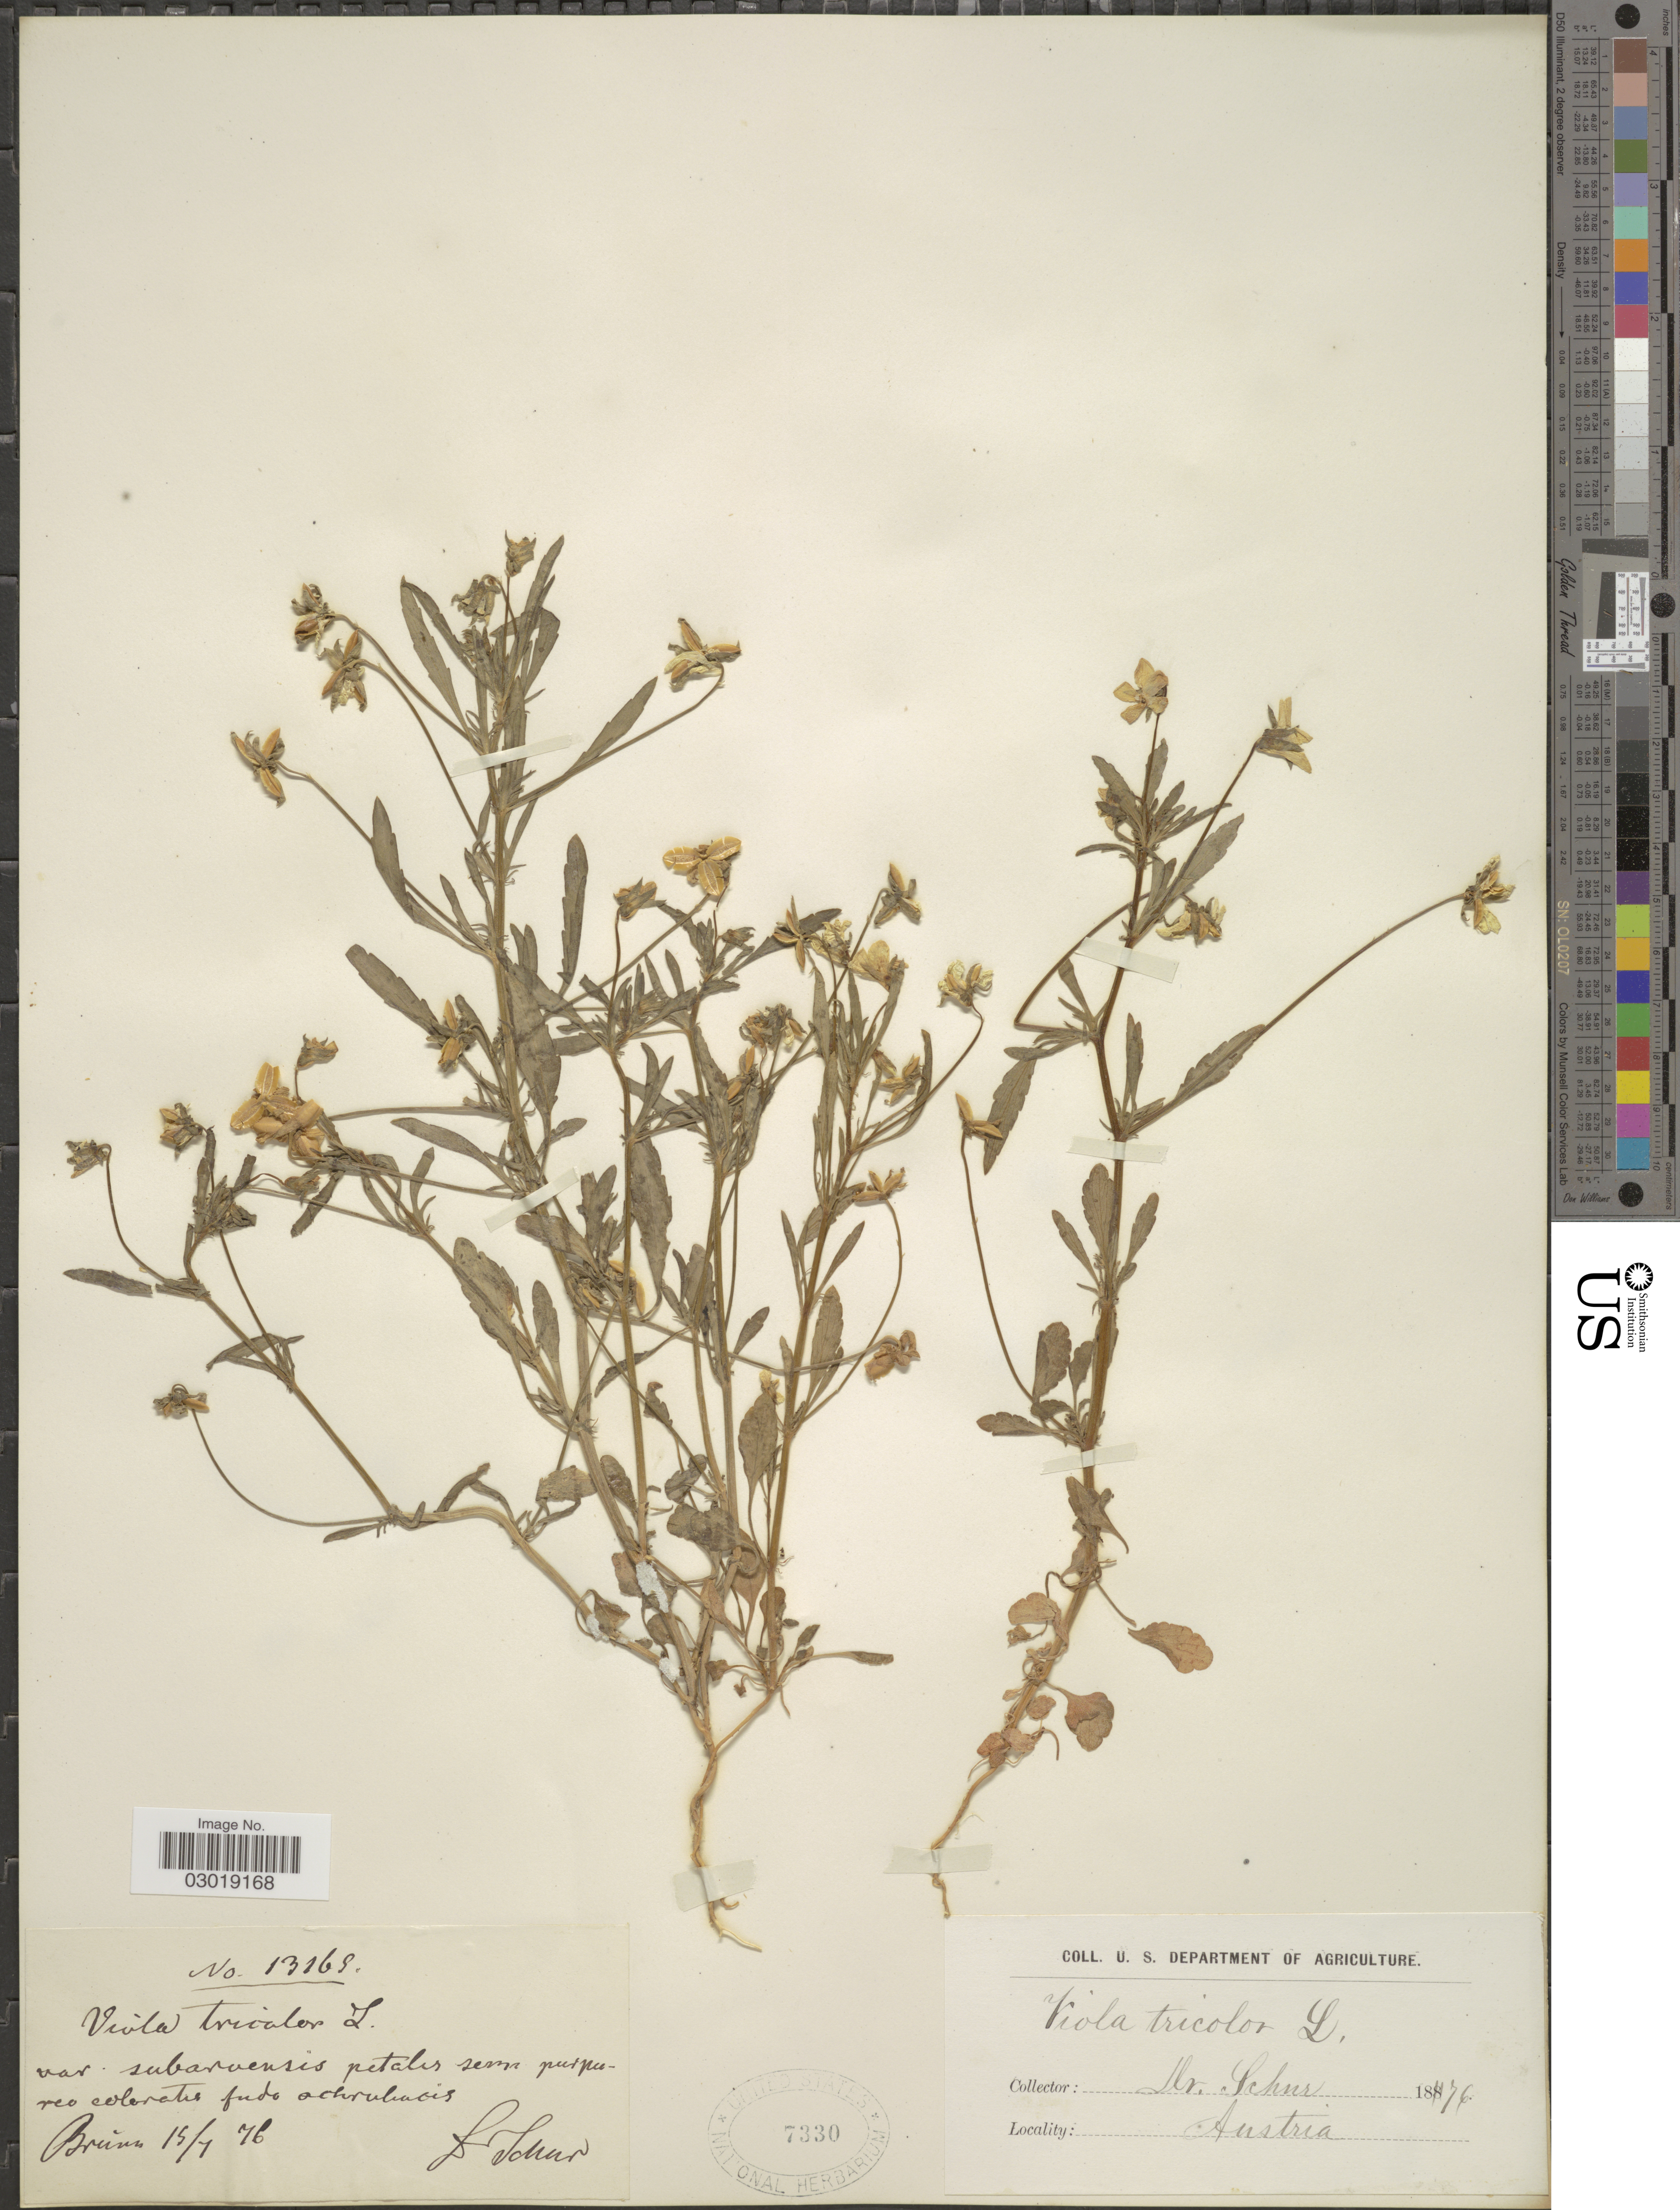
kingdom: Plantae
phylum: Tracheophyta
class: Magnoliopsida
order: Malpighiales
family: Violaceae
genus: Viola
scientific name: Viola tricolor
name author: L.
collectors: P. J. Schur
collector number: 13165*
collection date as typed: Transcribed d/m/y: 15/4/76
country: Austria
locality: Bruinn [unsure placement]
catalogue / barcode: US 7330